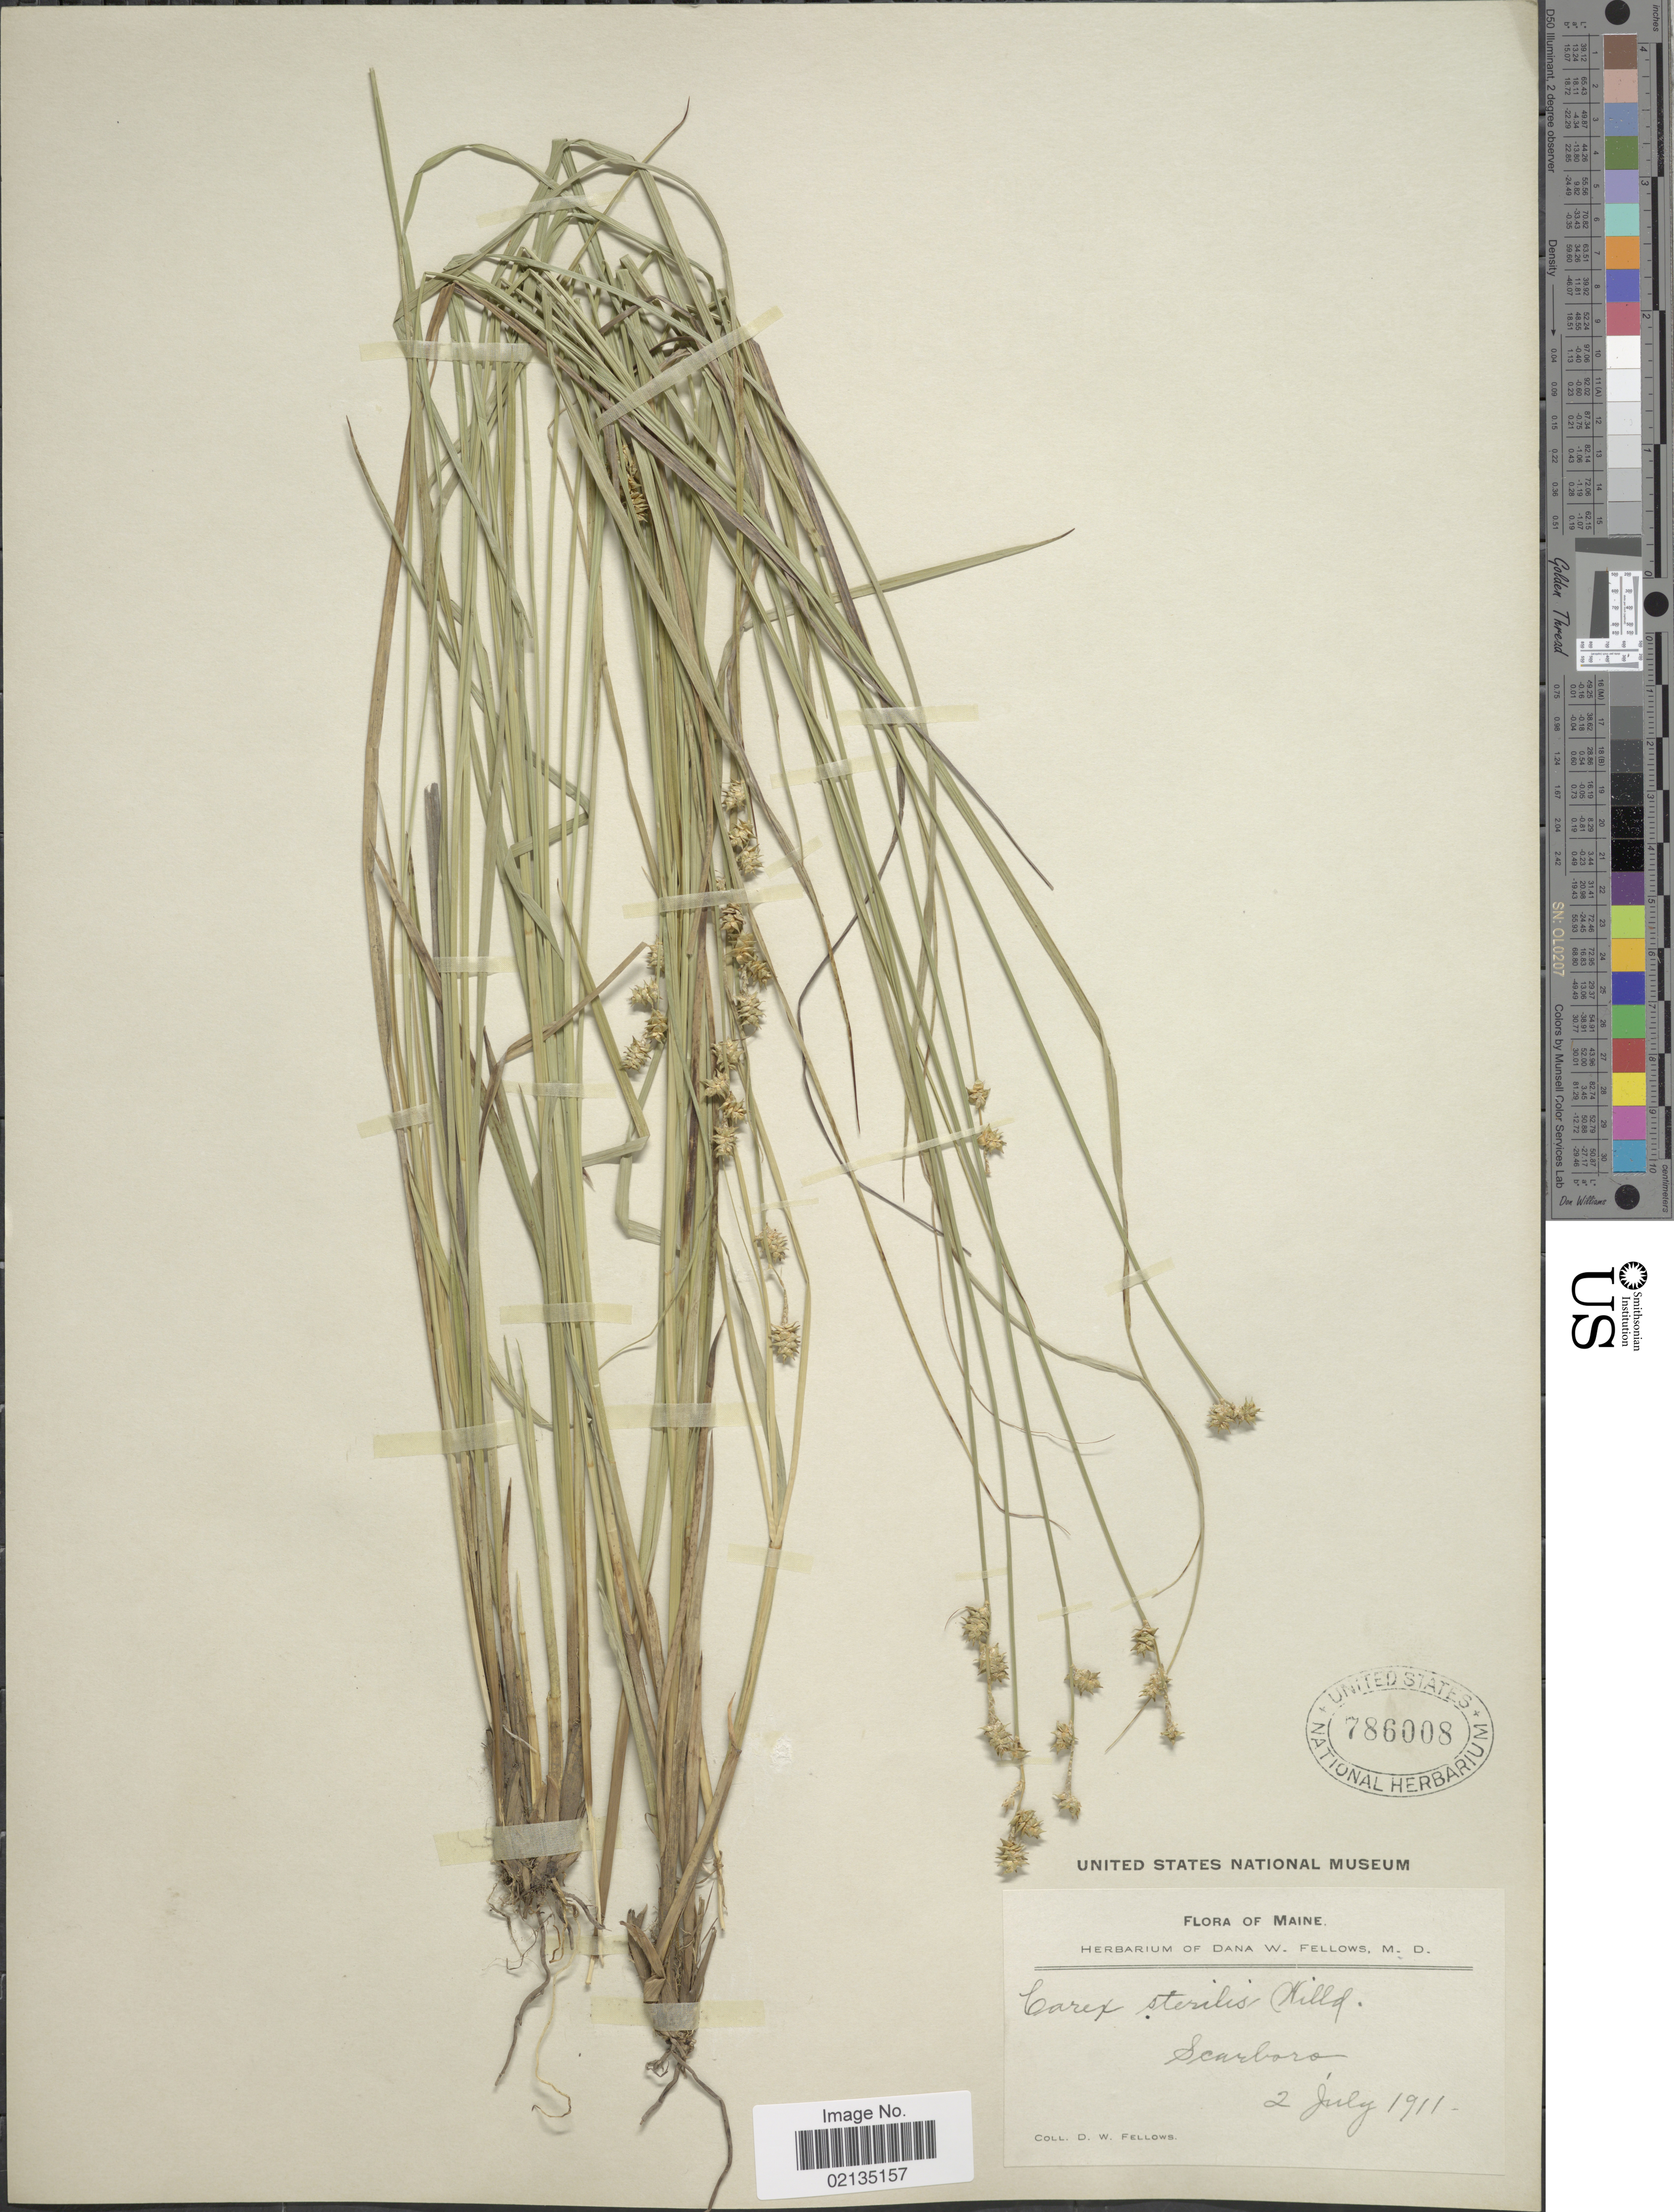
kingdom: Plantae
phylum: Tracheophyta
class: Liliopsida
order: Poales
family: Cyperaceae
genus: Carex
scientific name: Carex sterilis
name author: Willd.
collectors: D. W. Fellows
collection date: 1911-07-02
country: United States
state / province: Maine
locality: Maine, Scarboro.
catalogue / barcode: US 786008